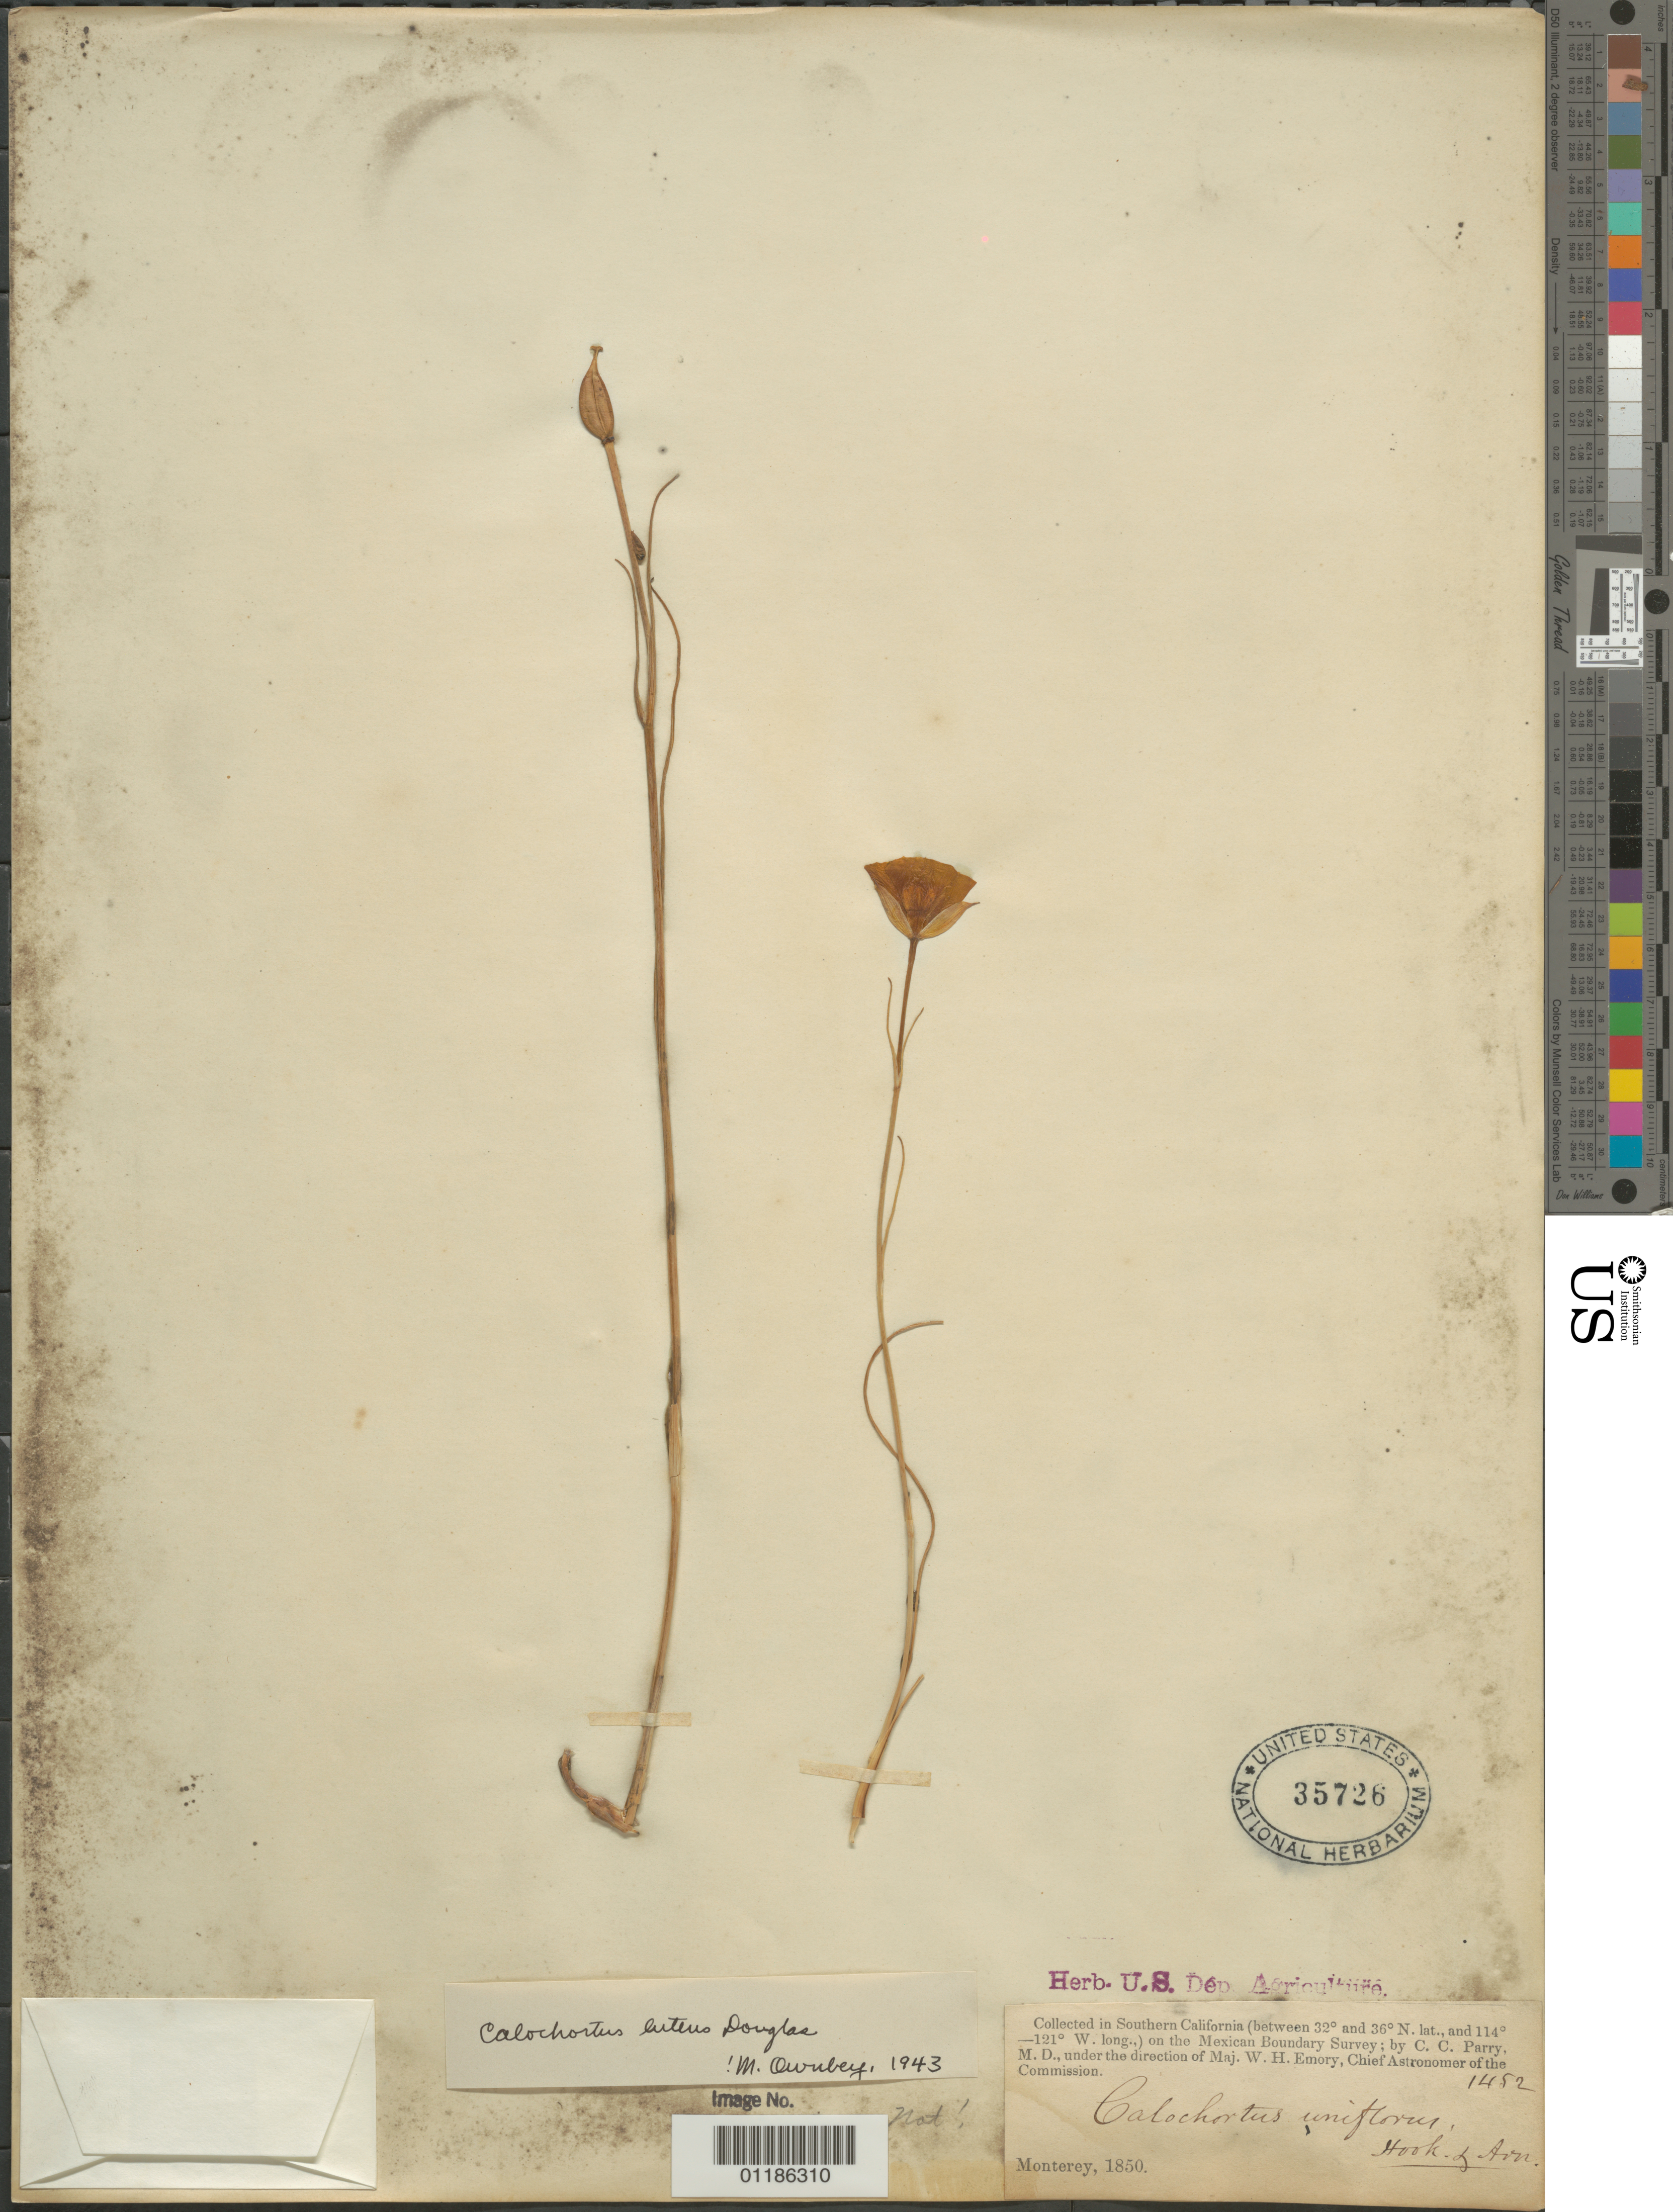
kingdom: Plantae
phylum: Tracheophyta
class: Liliopsida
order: Liliales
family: Liliaceae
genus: Calochortus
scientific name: Calochortus luteus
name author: Douglas ex Lindl.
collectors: C. C. Parry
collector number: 1452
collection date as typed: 1850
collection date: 1850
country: United States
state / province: California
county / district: Monterey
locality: Monterey.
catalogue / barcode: US 35726